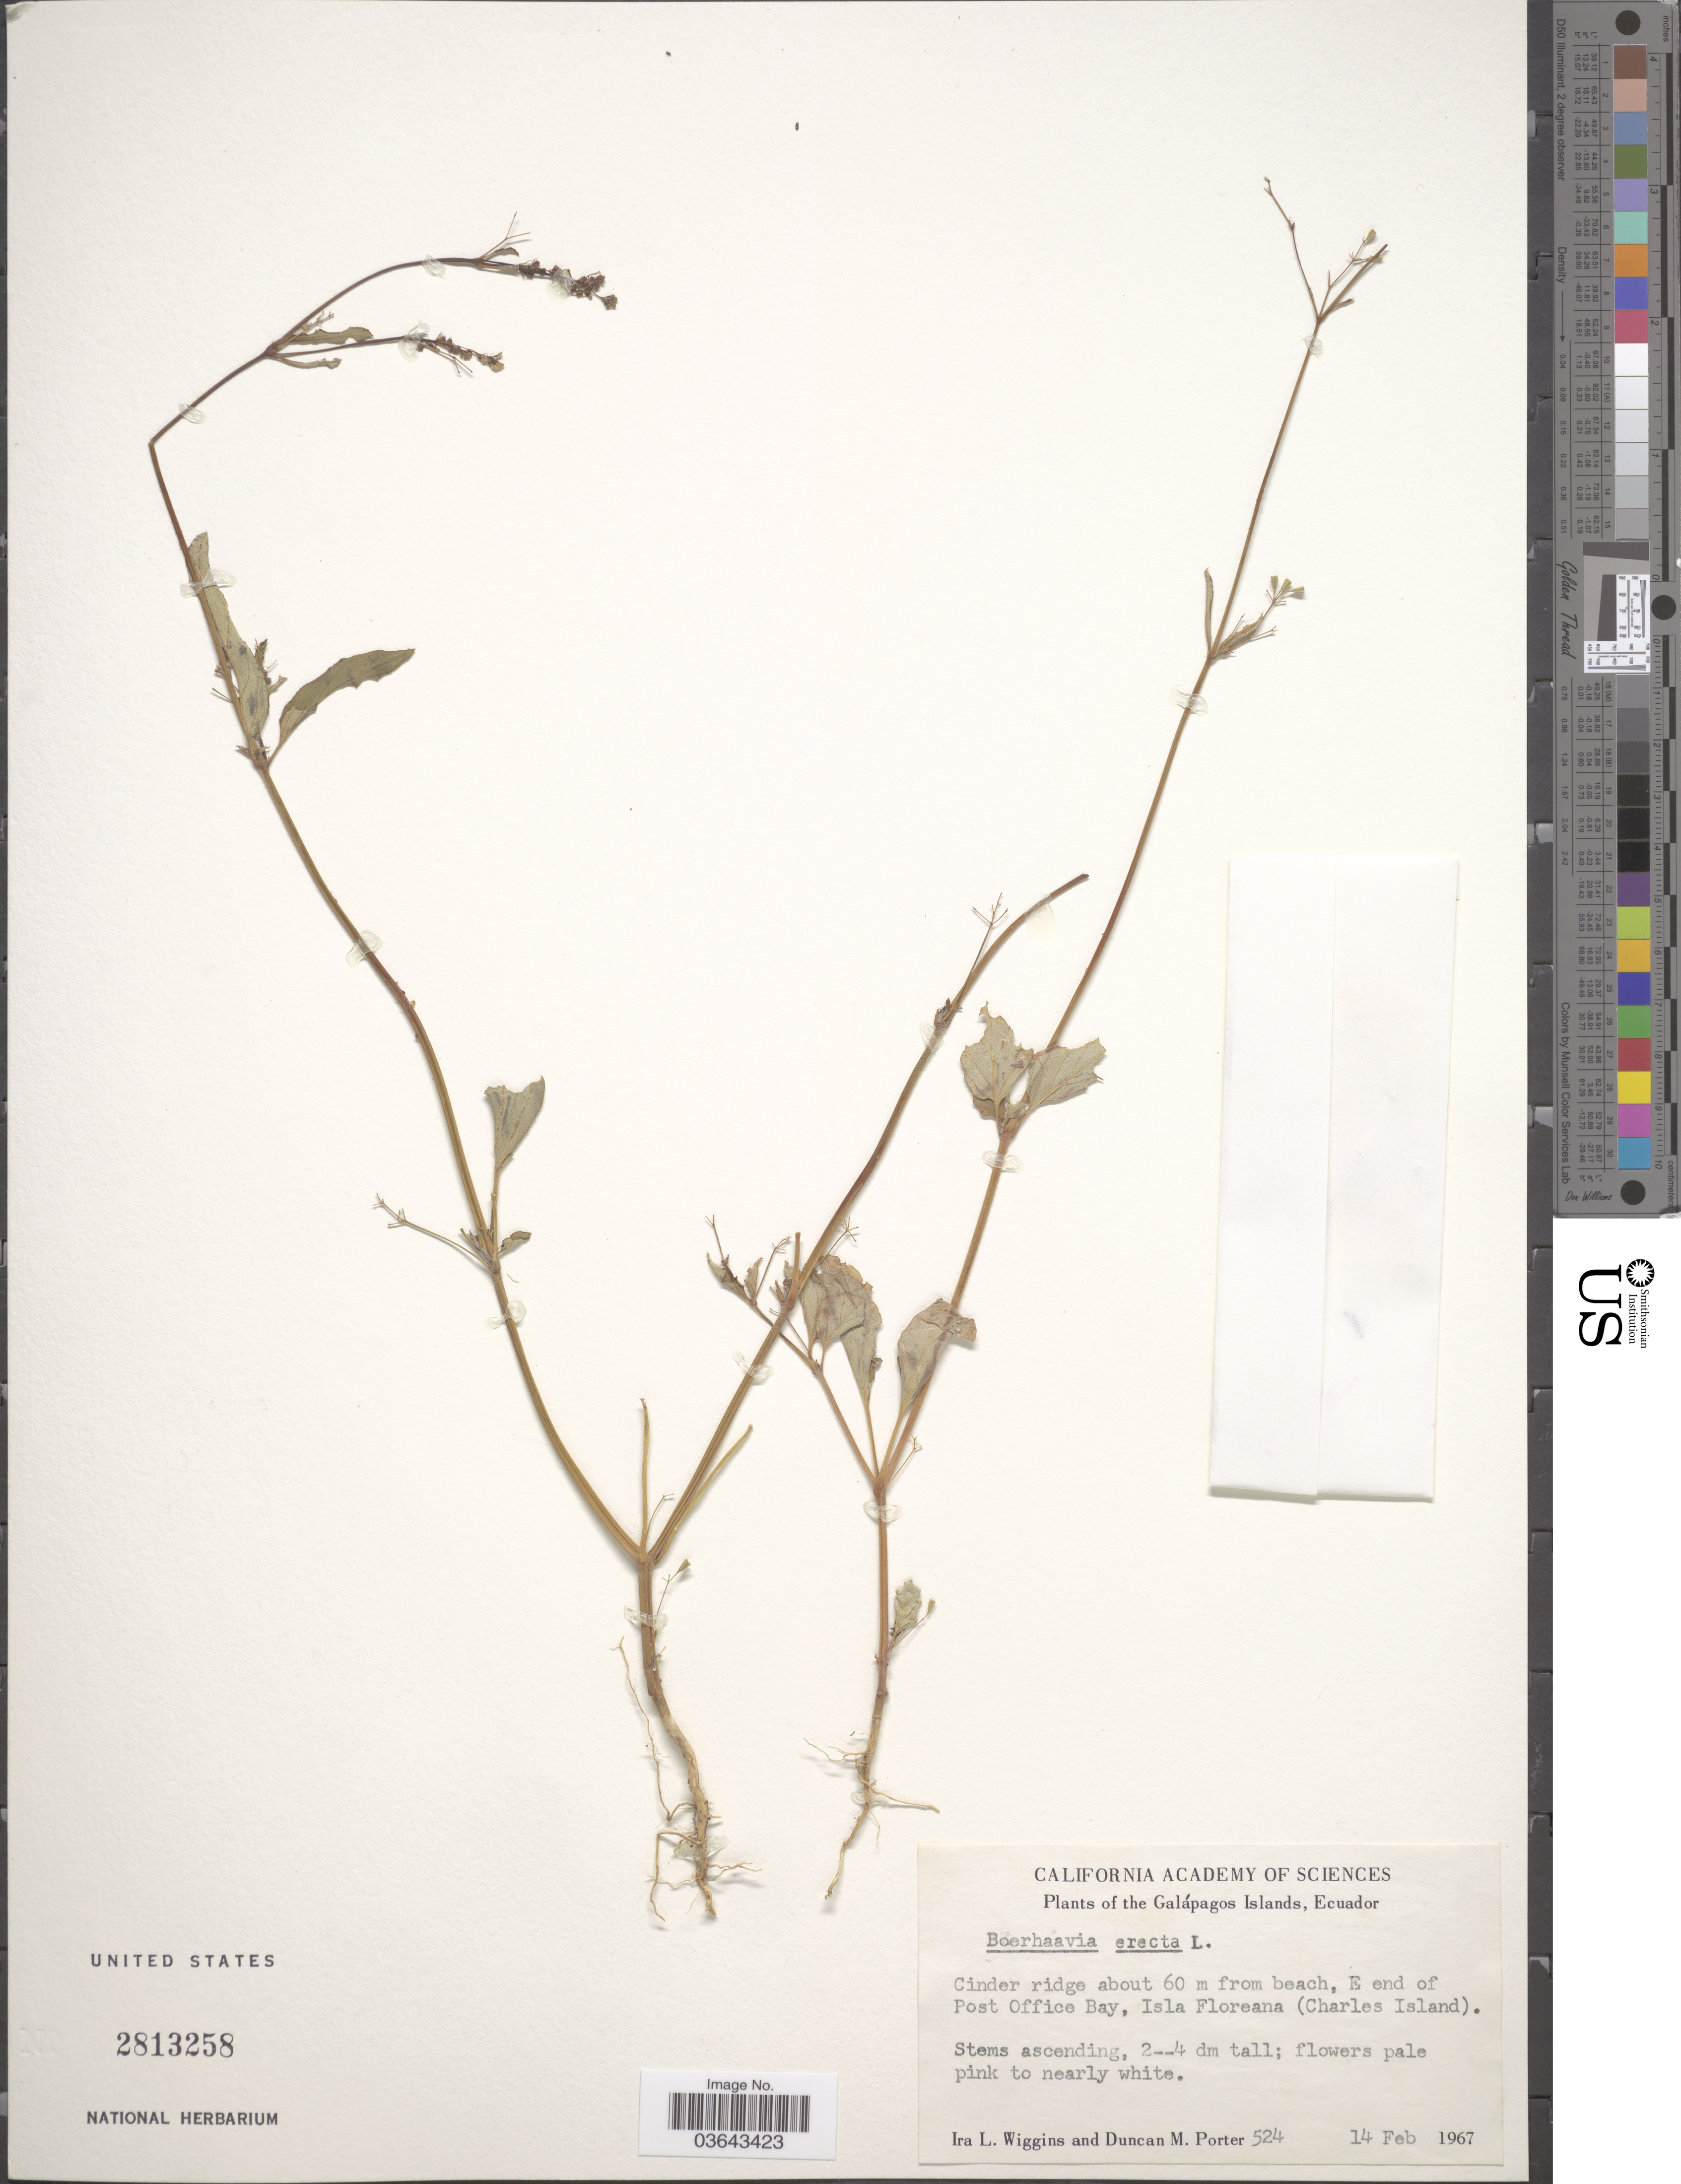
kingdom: Plantae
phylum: Tracheophyta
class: Magnoliopsida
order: Caryophyllales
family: Nyctaginaceae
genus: Boerhavia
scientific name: Boerhavia erecta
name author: L.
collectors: I. L. Wiggins & D. M. Porter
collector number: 524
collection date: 1967-02-14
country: Ecuador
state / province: Colón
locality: The Galápagos Islands. Cinder ridge about 60 m from beach, E end of Post Office Bay, Isla Floreana (Charles Island).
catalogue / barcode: US 2813258